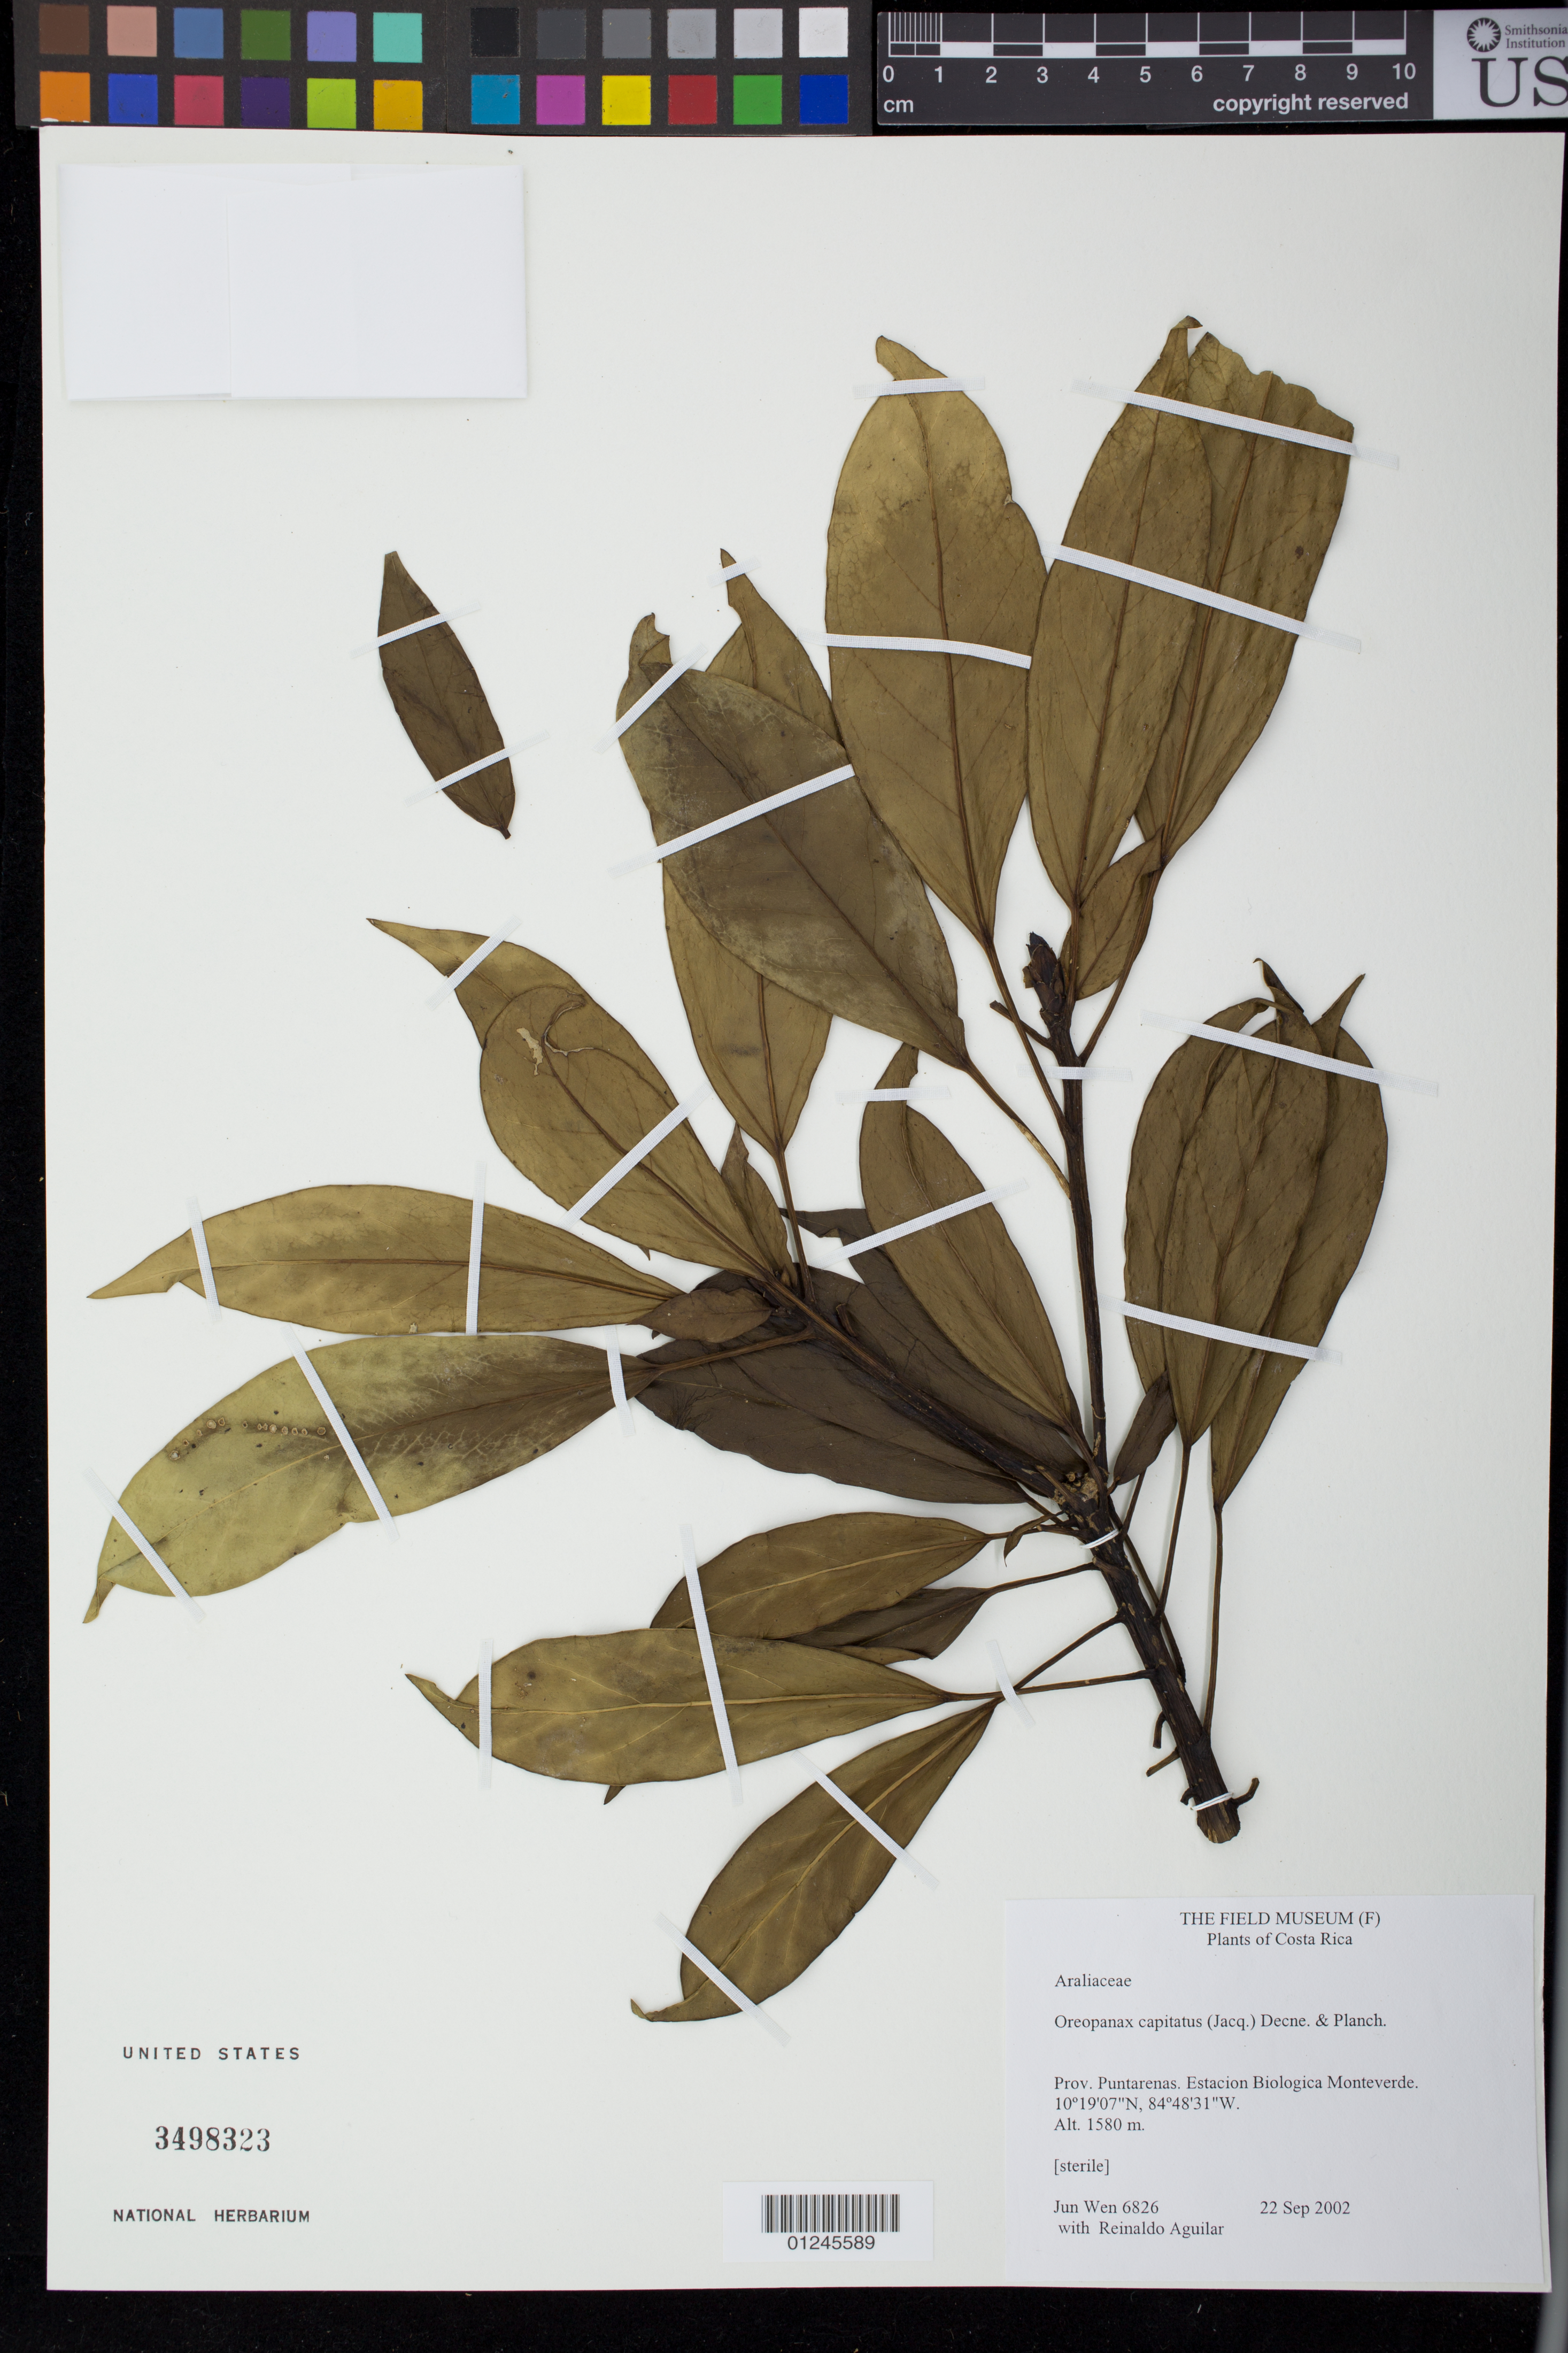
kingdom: Plantae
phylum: Tracheophyta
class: Magnoliopsida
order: Apiales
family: Araliaceae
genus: Oreopanax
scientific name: Oreopanax capitatus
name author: (Jacq.) Decne. & Planch.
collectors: J. Wen & R. Aguilar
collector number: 6826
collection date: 2002-09-22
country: Costa Rica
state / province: Puntarenas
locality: Estacion Biologica Monteverde.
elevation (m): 1580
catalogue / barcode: US 3498323